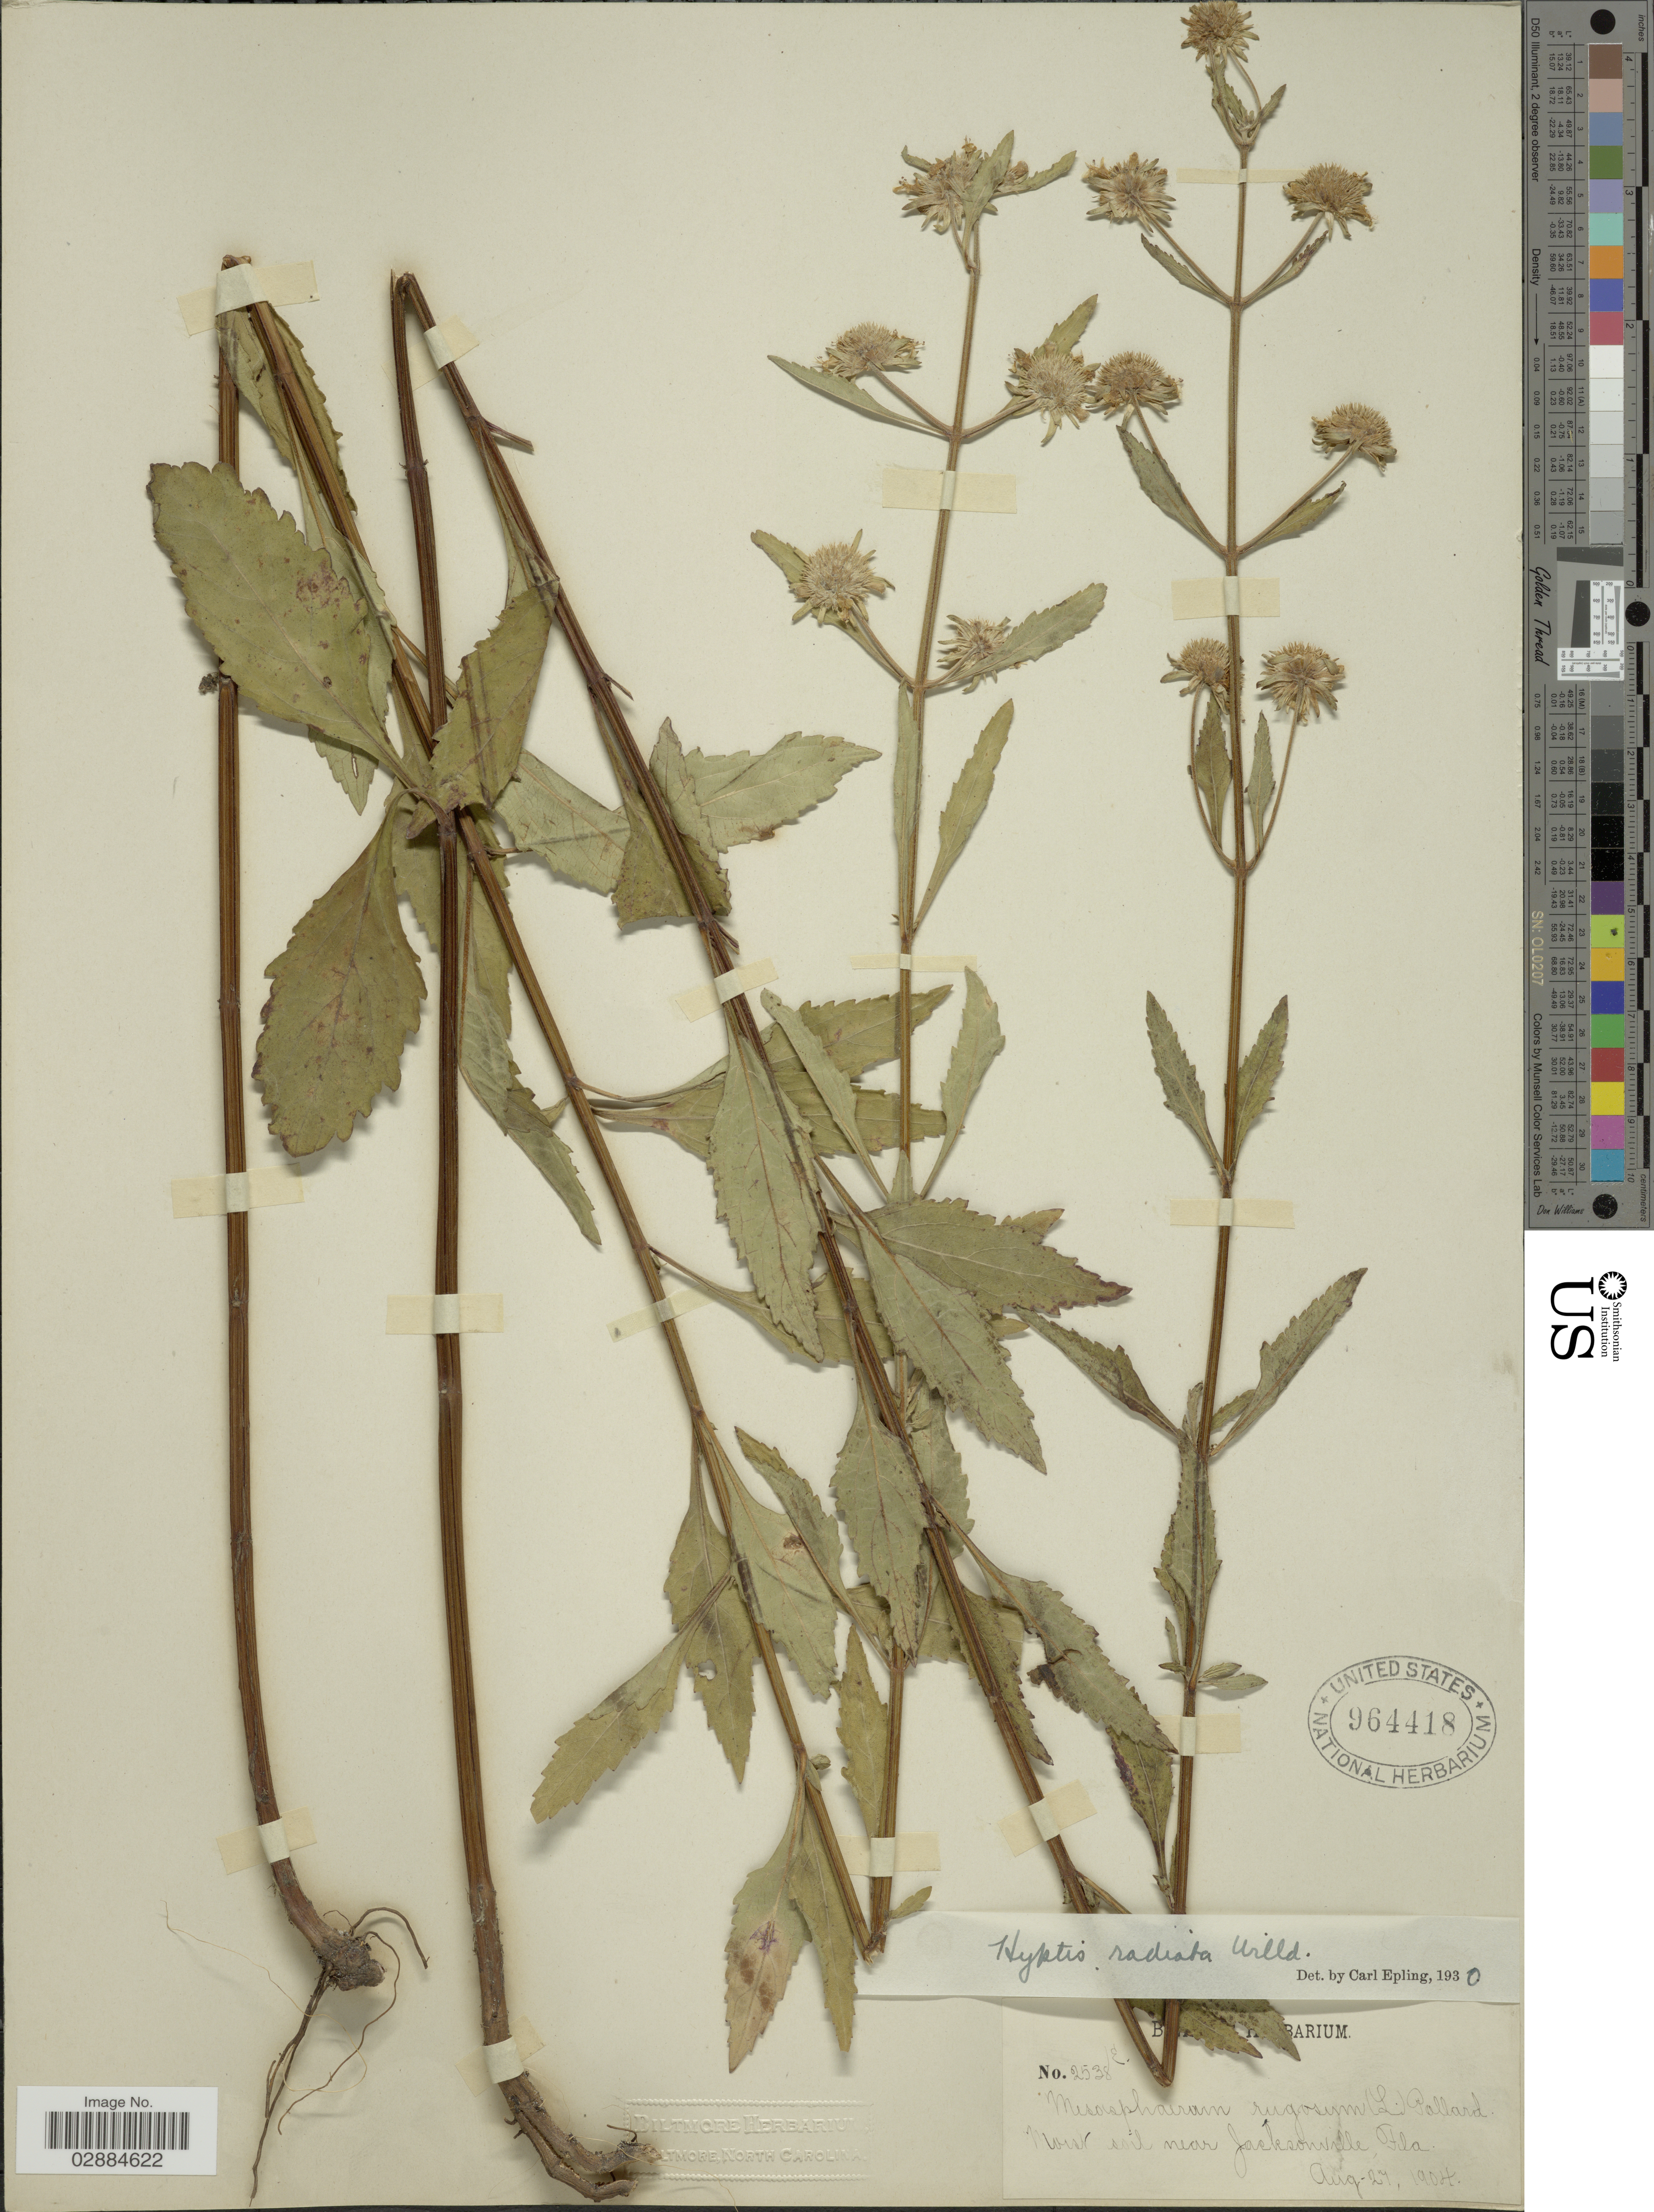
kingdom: Plantae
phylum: Tracheophyta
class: Magnoliopsida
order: Lamiales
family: Lamiaceae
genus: Hyptis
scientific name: Hyptis radiata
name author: Kunth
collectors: ex herb. Biltmore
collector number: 2538e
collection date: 1904-08-27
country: United States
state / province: Florida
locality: Moist soil near Jacksonville, Fla.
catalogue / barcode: US 964418